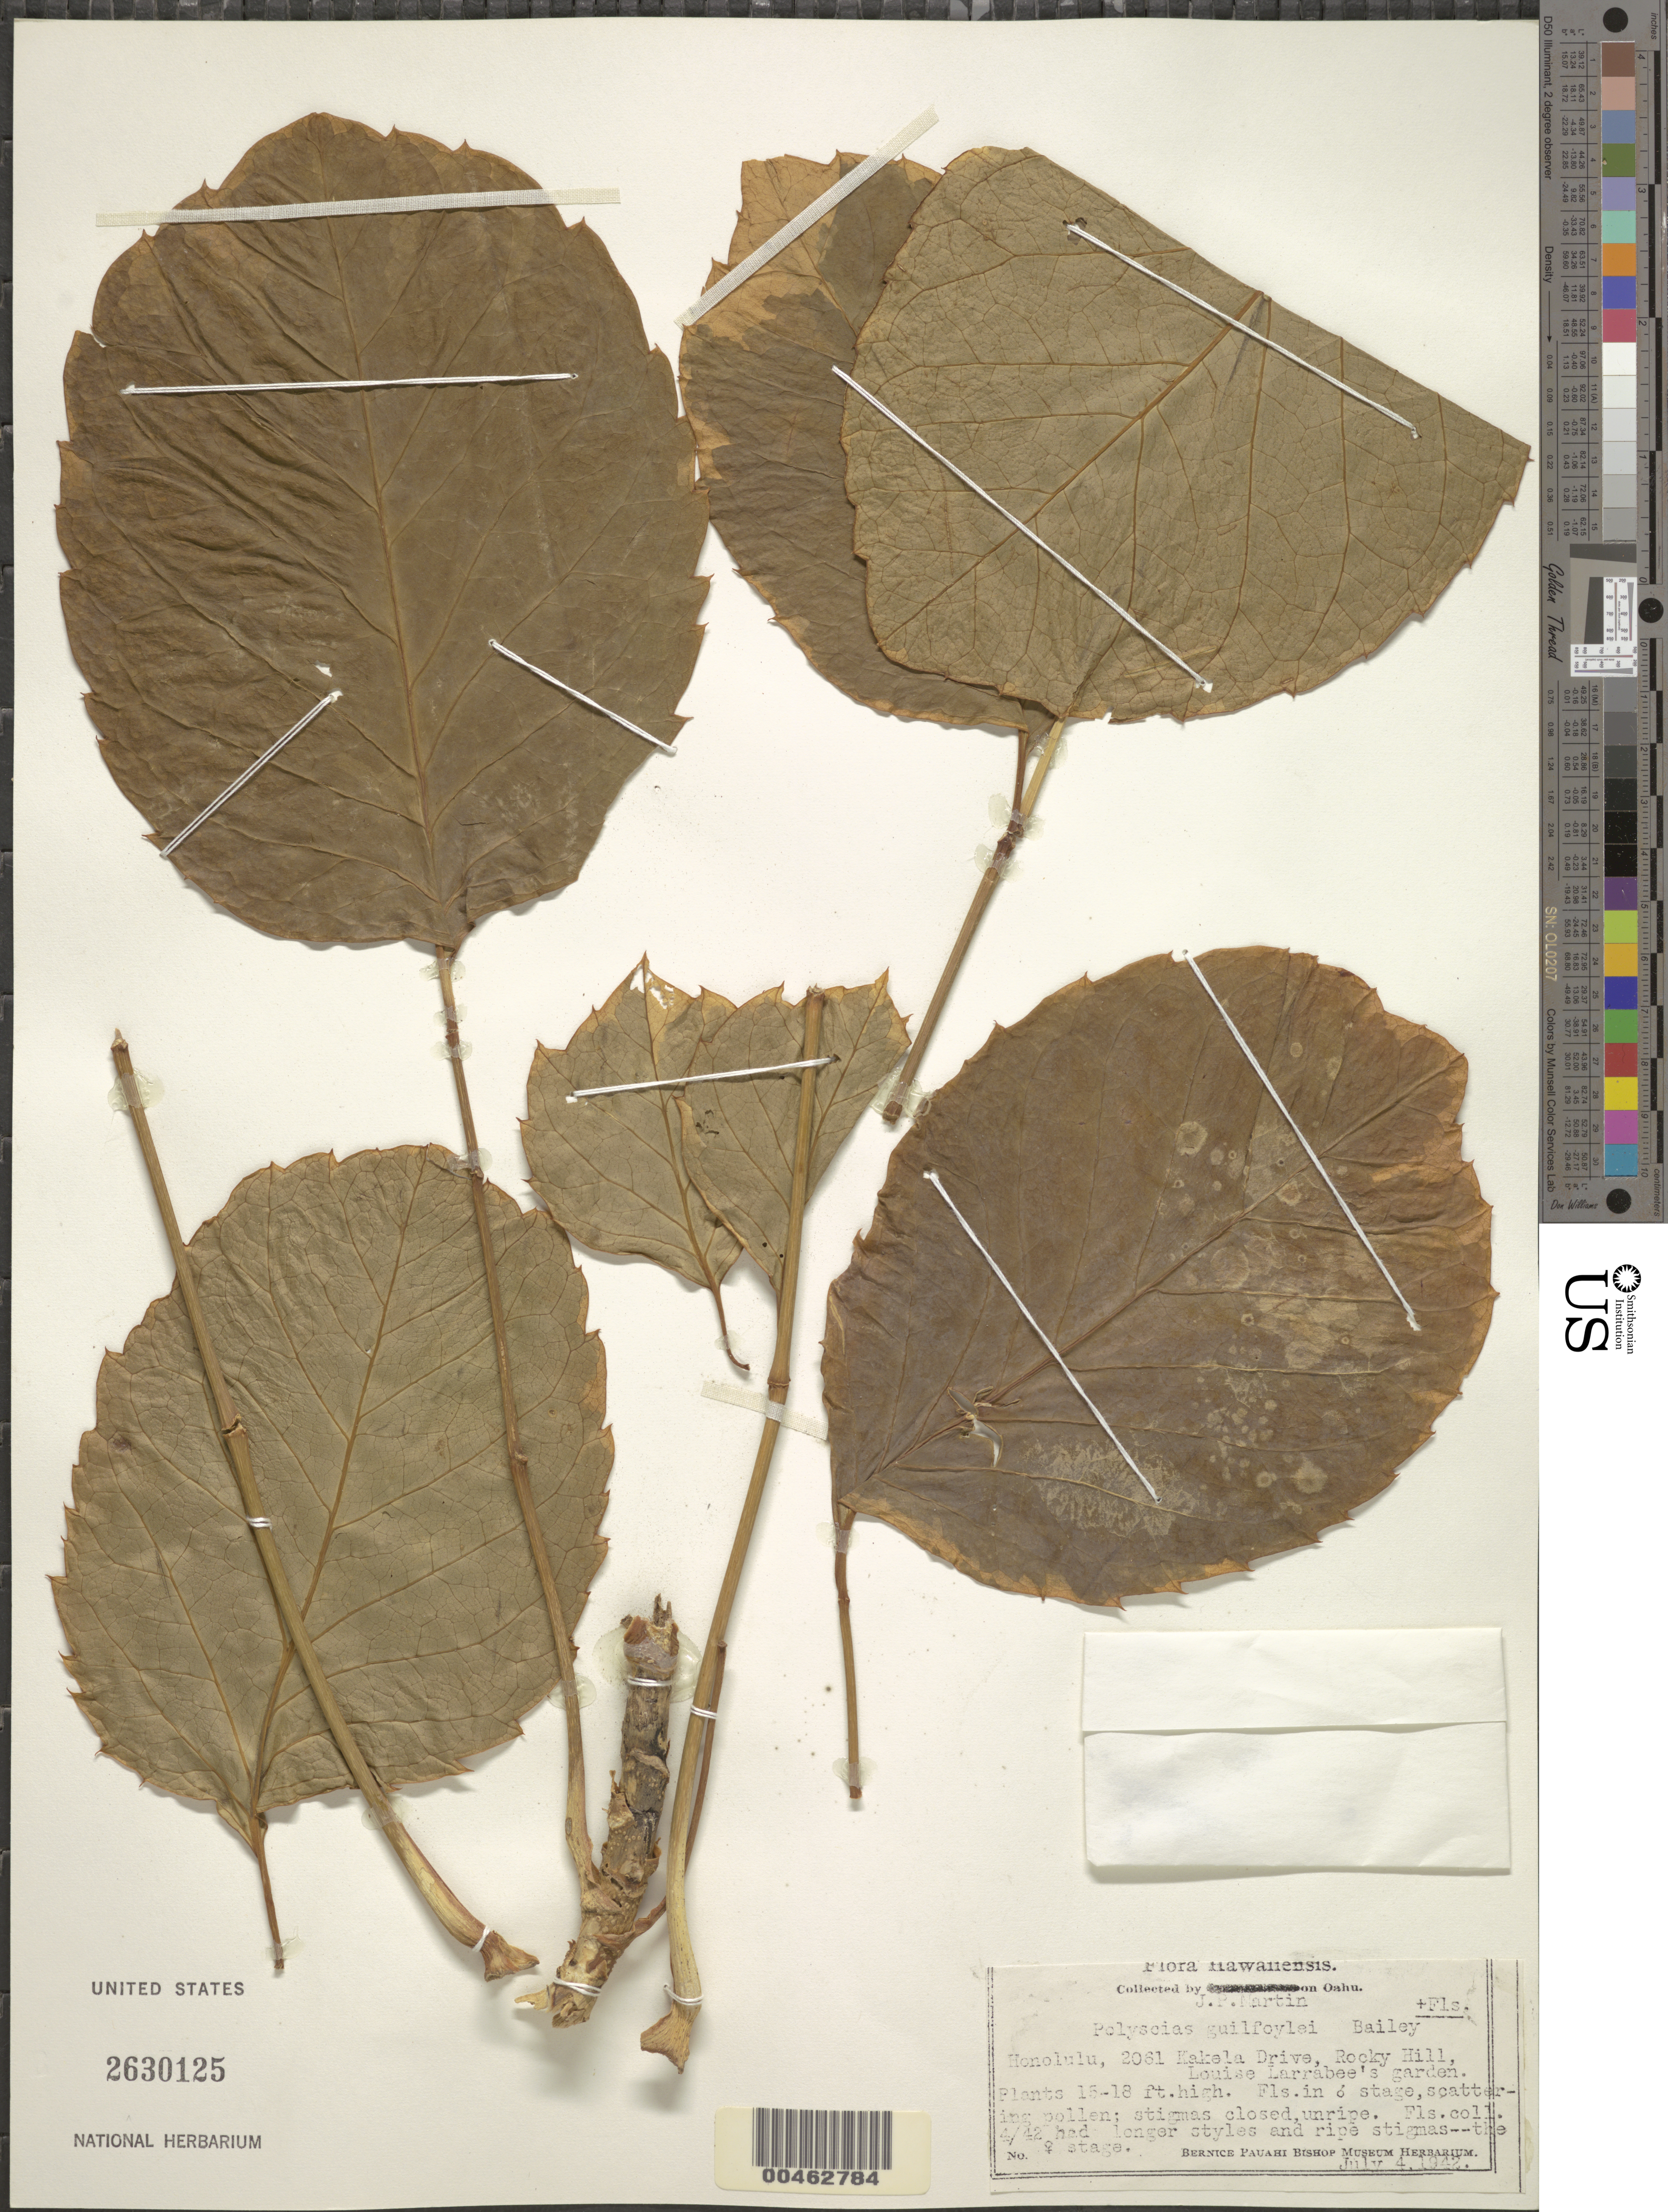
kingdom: Plantae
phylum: Tracheophyta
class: Magnoliopsida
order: Apiales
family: Araliaceae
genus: Polyscias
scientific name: Polyscias guilfoylei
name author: (W. Bull) L.H. Bailey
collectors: J. P. Martin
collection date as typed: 4 Jul 1942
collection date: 1942-07-04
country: United States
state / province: Hawaii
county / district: Honolulu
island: Oahu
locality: Honolulu, 2061 Kakela Dr., Rocky Hill, Louise Larrabee's garden.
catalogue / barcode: US 2630125